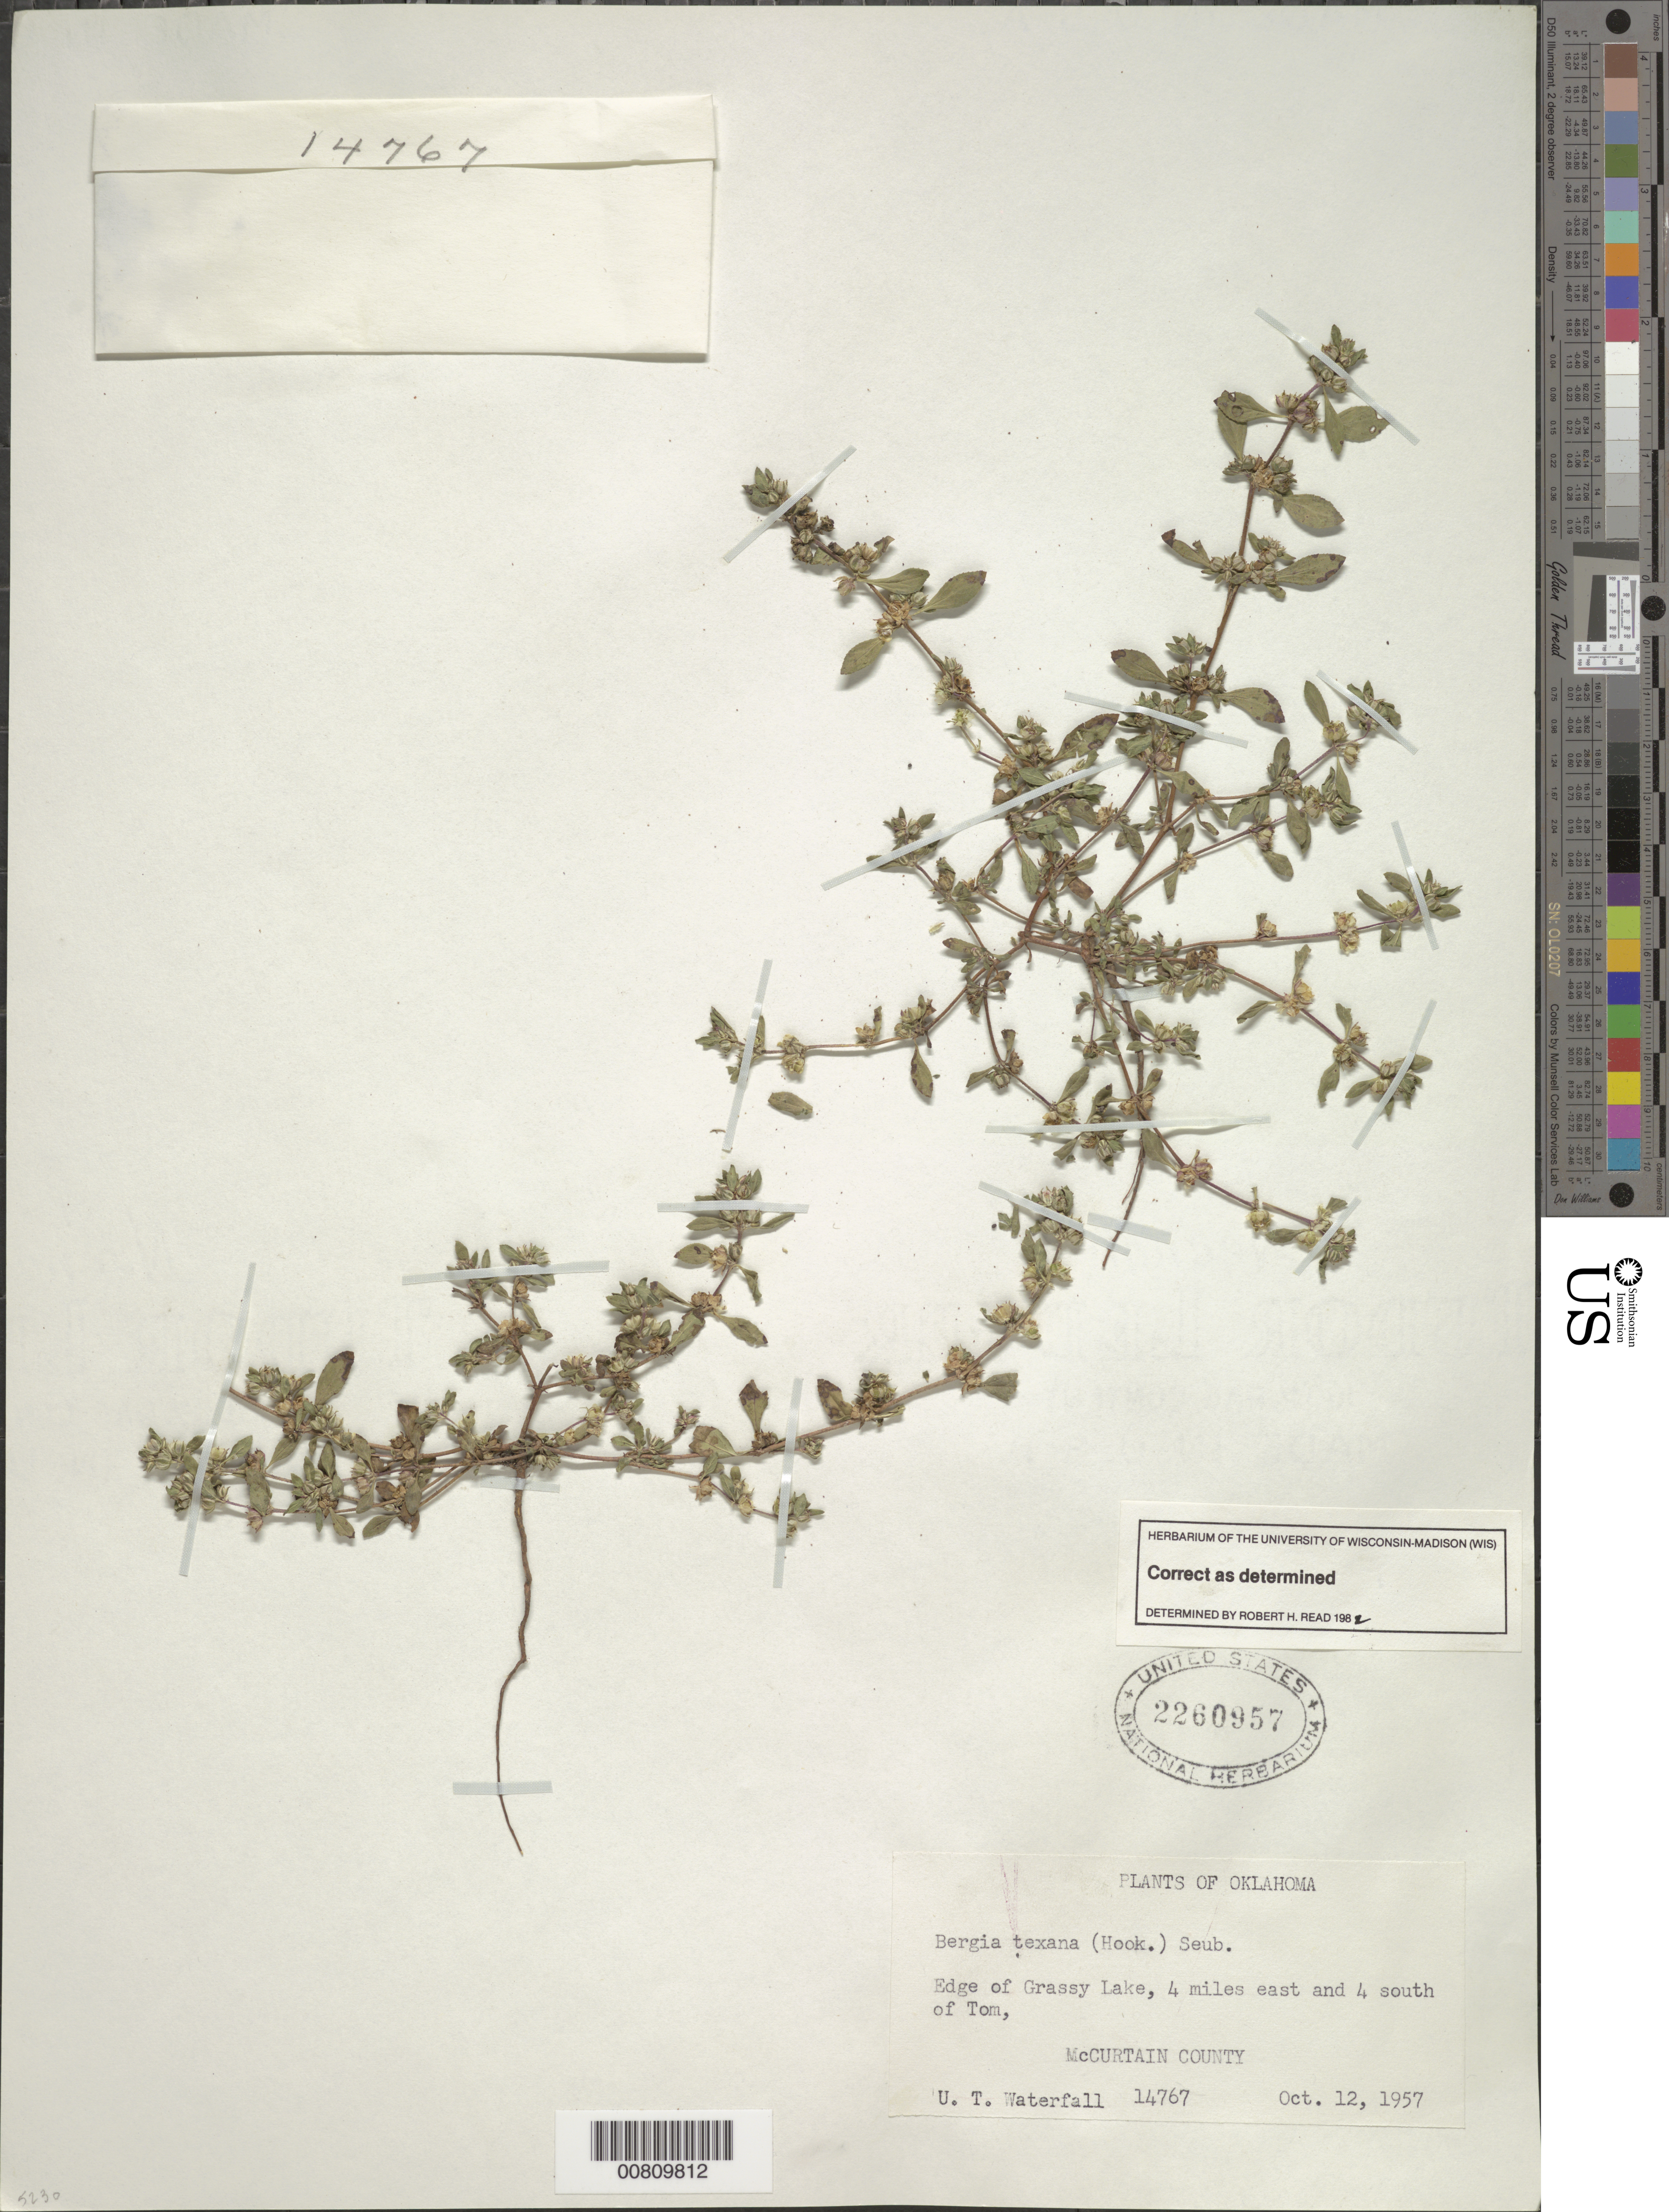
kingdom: Plantae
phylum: Tracheophyta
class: Magnoliopsida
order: Malpighiales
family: Elatinaceae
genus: Bergia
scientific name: Bergia texana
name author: (Hook.) Seub.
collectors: U. T. Waterfall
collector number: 14767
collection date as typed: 12 Oct 1957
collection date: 1957-10-12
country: United States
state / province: Oklahoma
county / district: McCurtain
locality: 4 mi E and 4 mi S of Tom.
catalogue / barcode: US 2260957